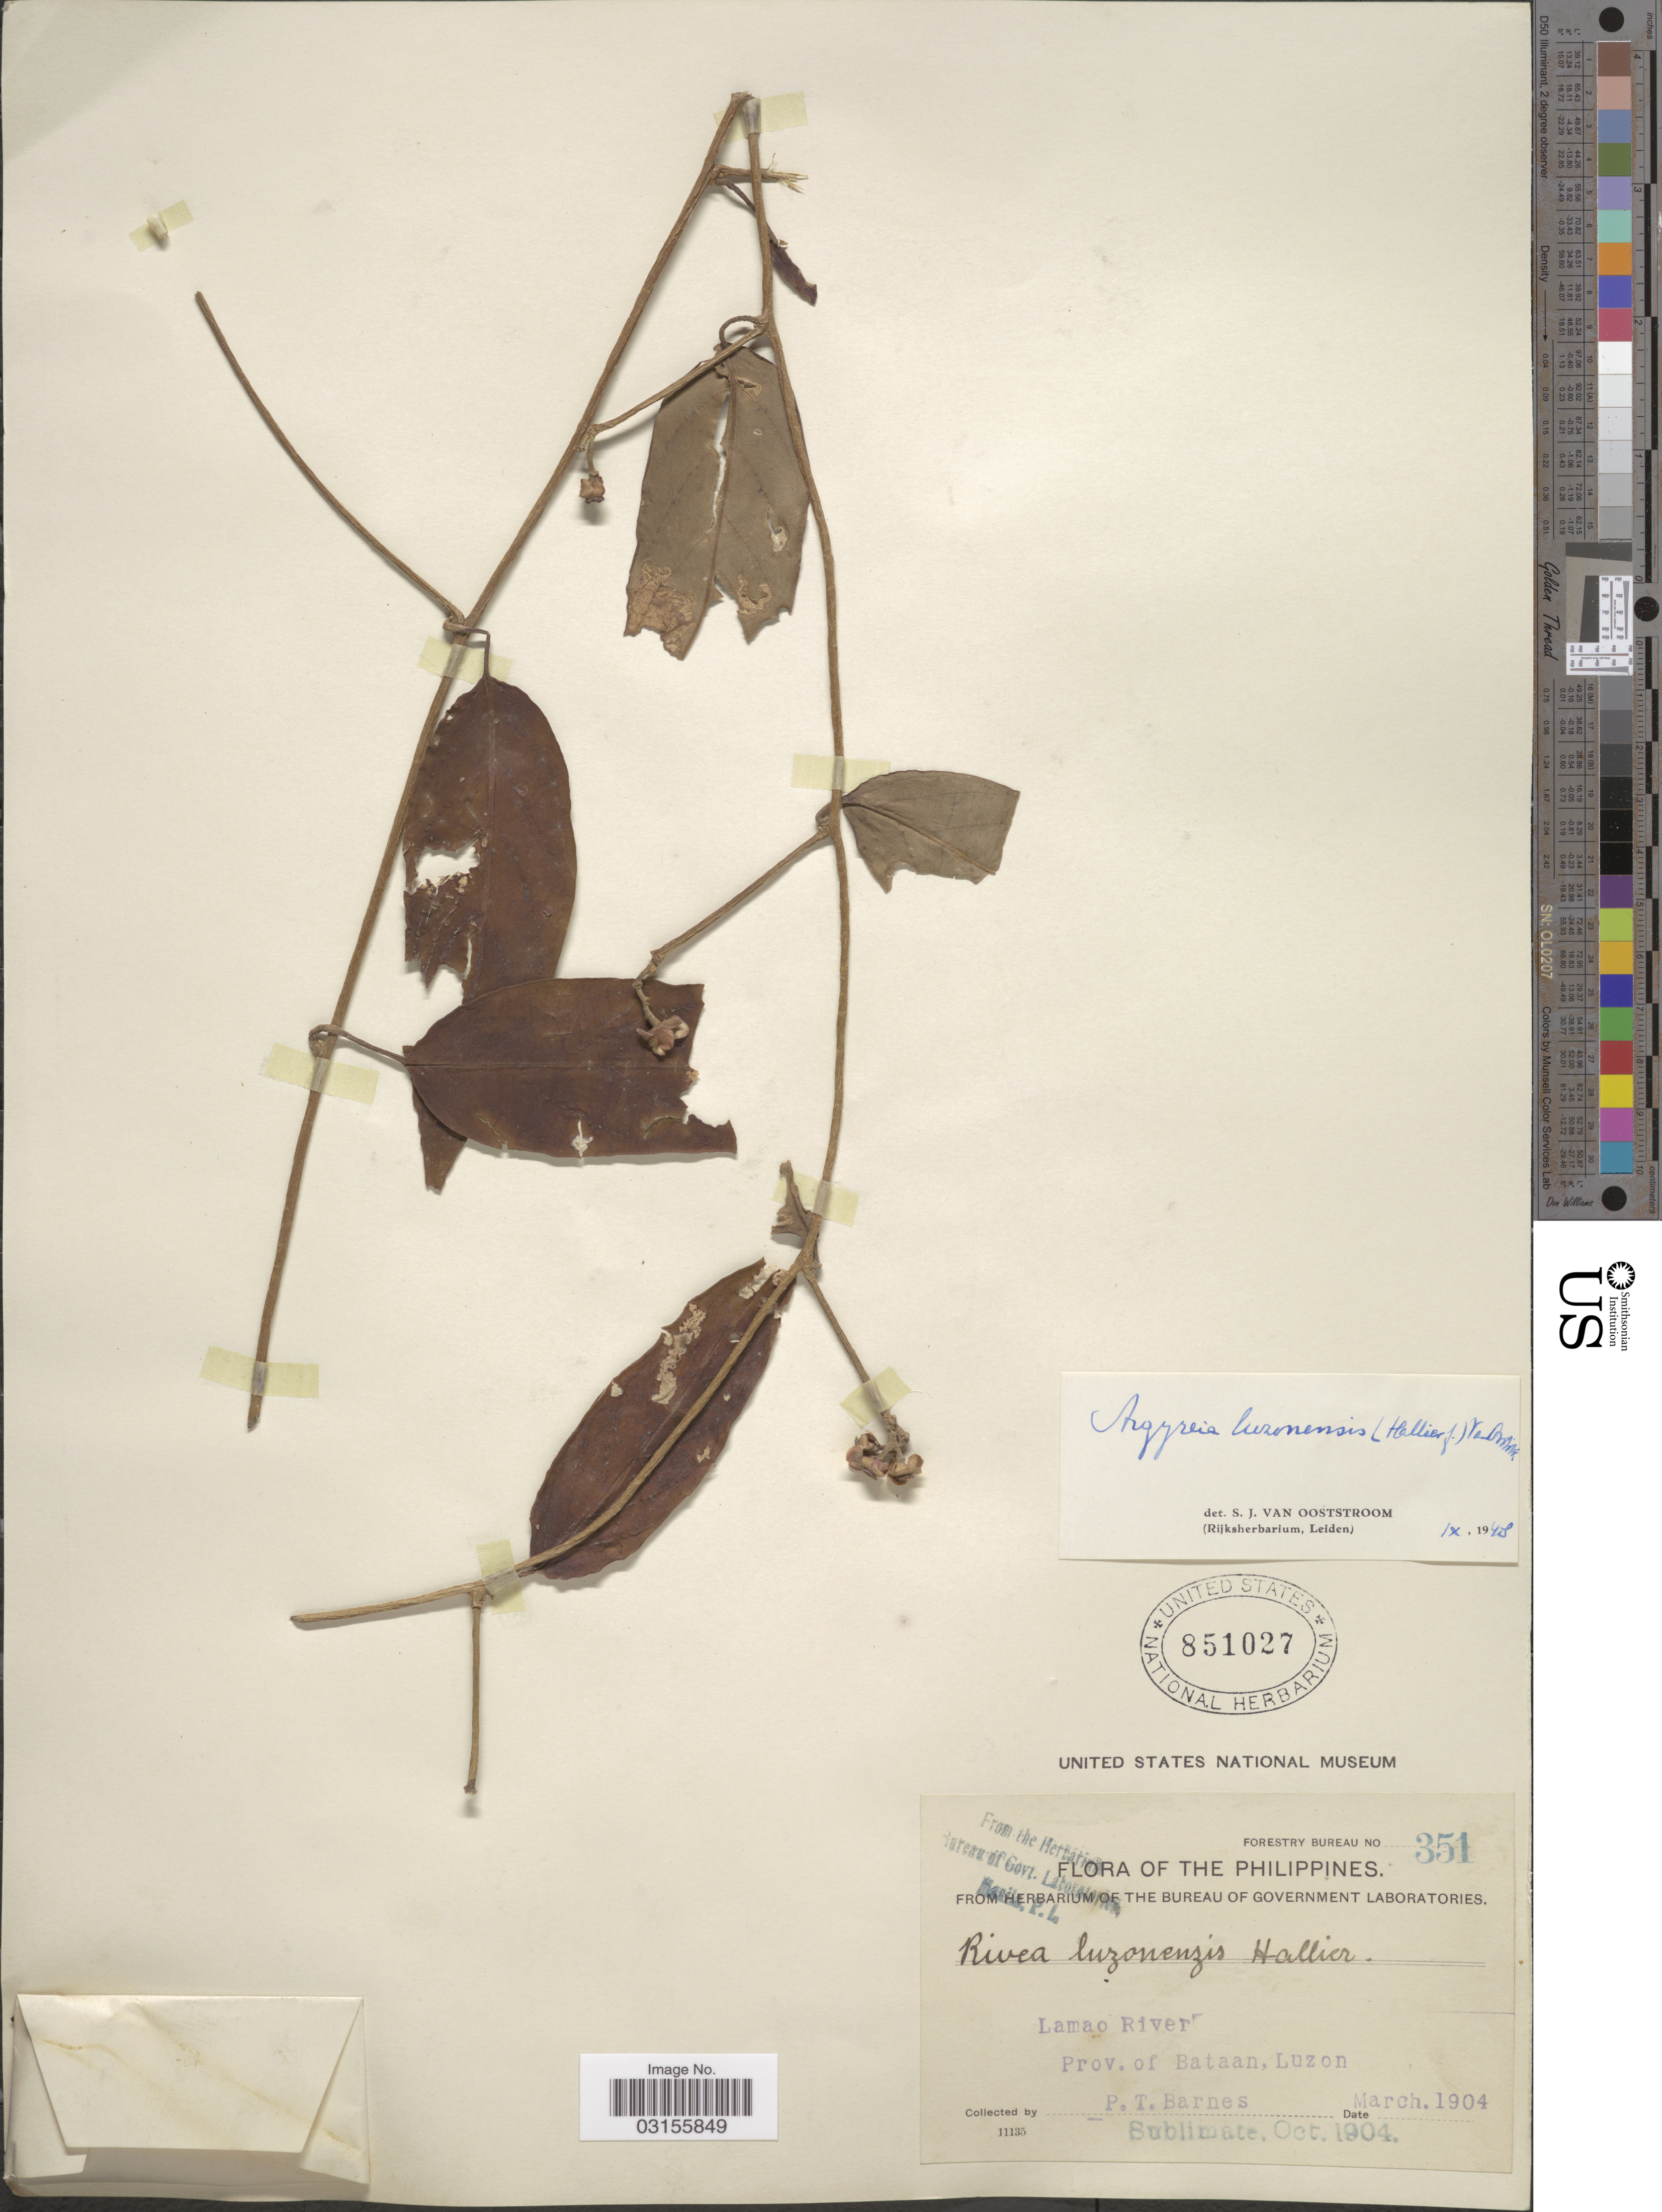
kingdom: Plantae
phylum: Tracheophyta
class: Magnoliopsida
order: Solanales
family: Convolvulaceae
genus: Argyreia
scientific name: Argyreia luzonensis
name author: (Hallier f.) Ooststr.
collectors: P. Barnes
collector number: Forestry Bureau 351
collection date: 1904-03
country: Philippines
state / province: Central Luzon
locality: Lamao River. Prov. of Bataan, Luzon.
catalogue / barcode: US 851027